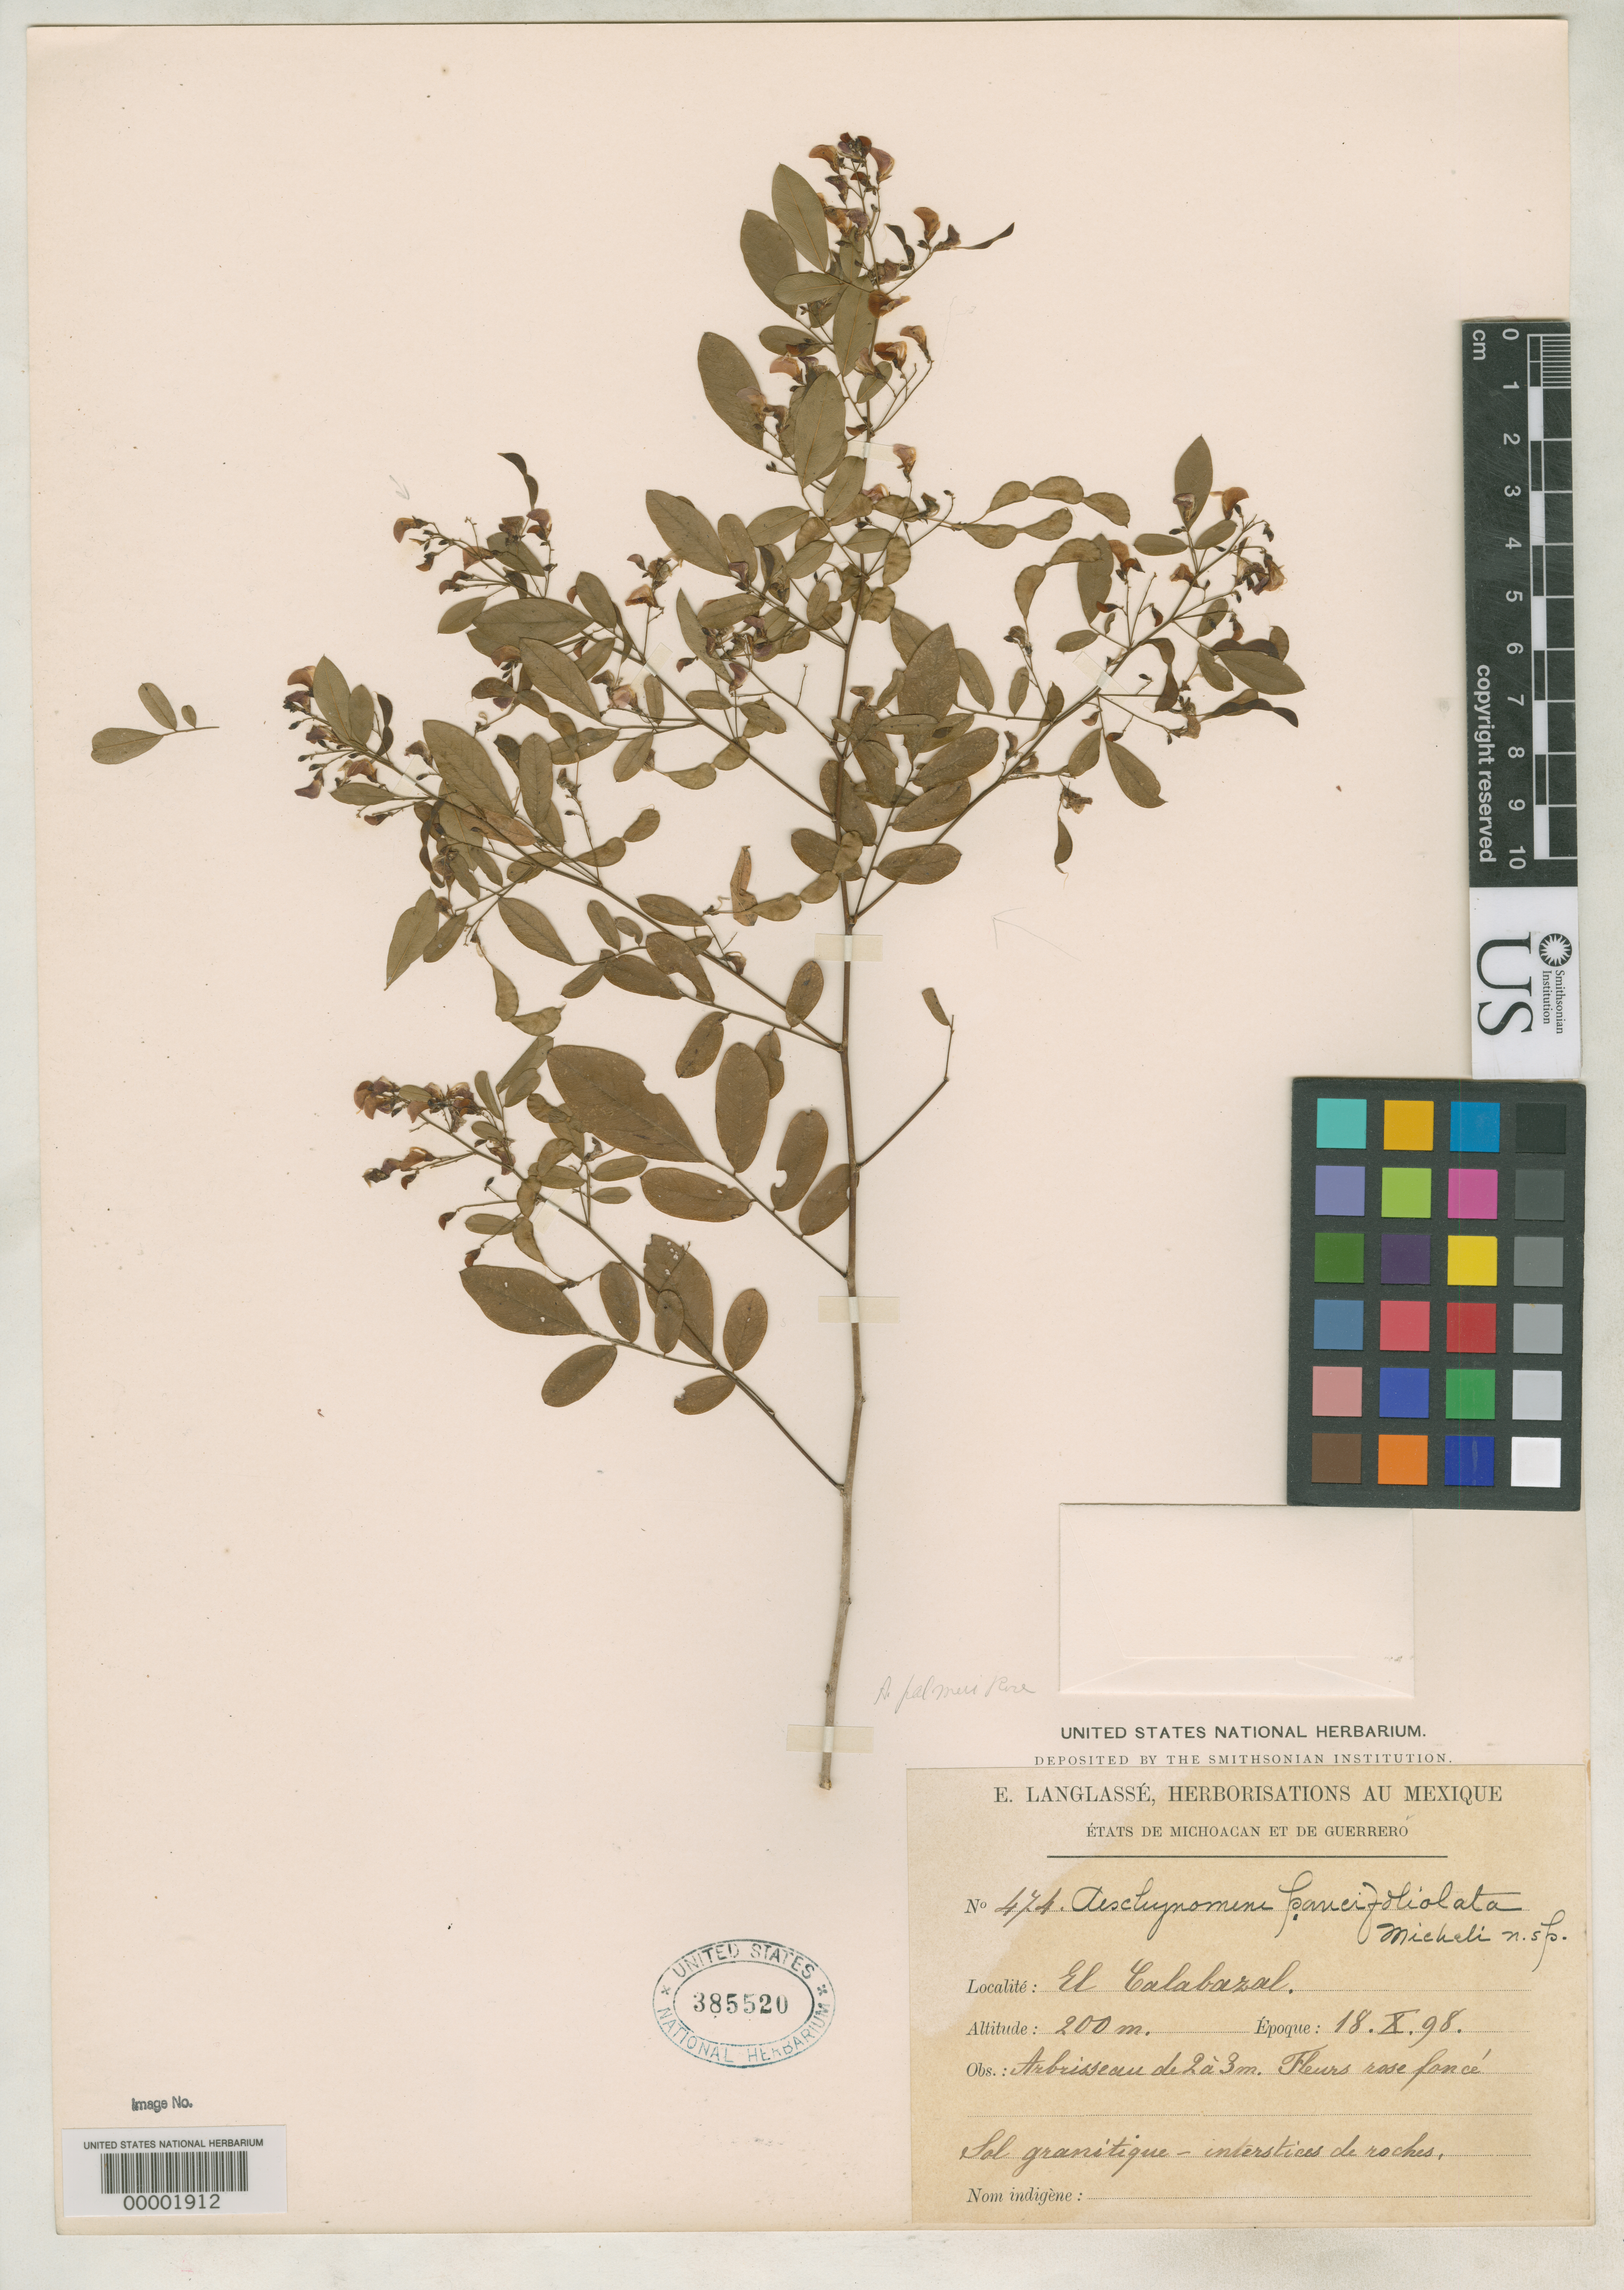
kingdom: Plantae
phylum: Tracheophyta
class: Magnoliopsida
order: Fabales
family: Fabaceae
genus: Aeschynomene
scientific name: Aeschynomene paucifoliolata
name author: Micheli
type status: Type Collection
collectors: E. Langlassé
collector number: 474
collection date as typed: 18 Oct 1898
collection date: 1898-10-18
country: Mexico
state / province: Guerrero / Michoacán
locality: El Calabazal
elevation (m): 200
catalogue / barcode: US 385520